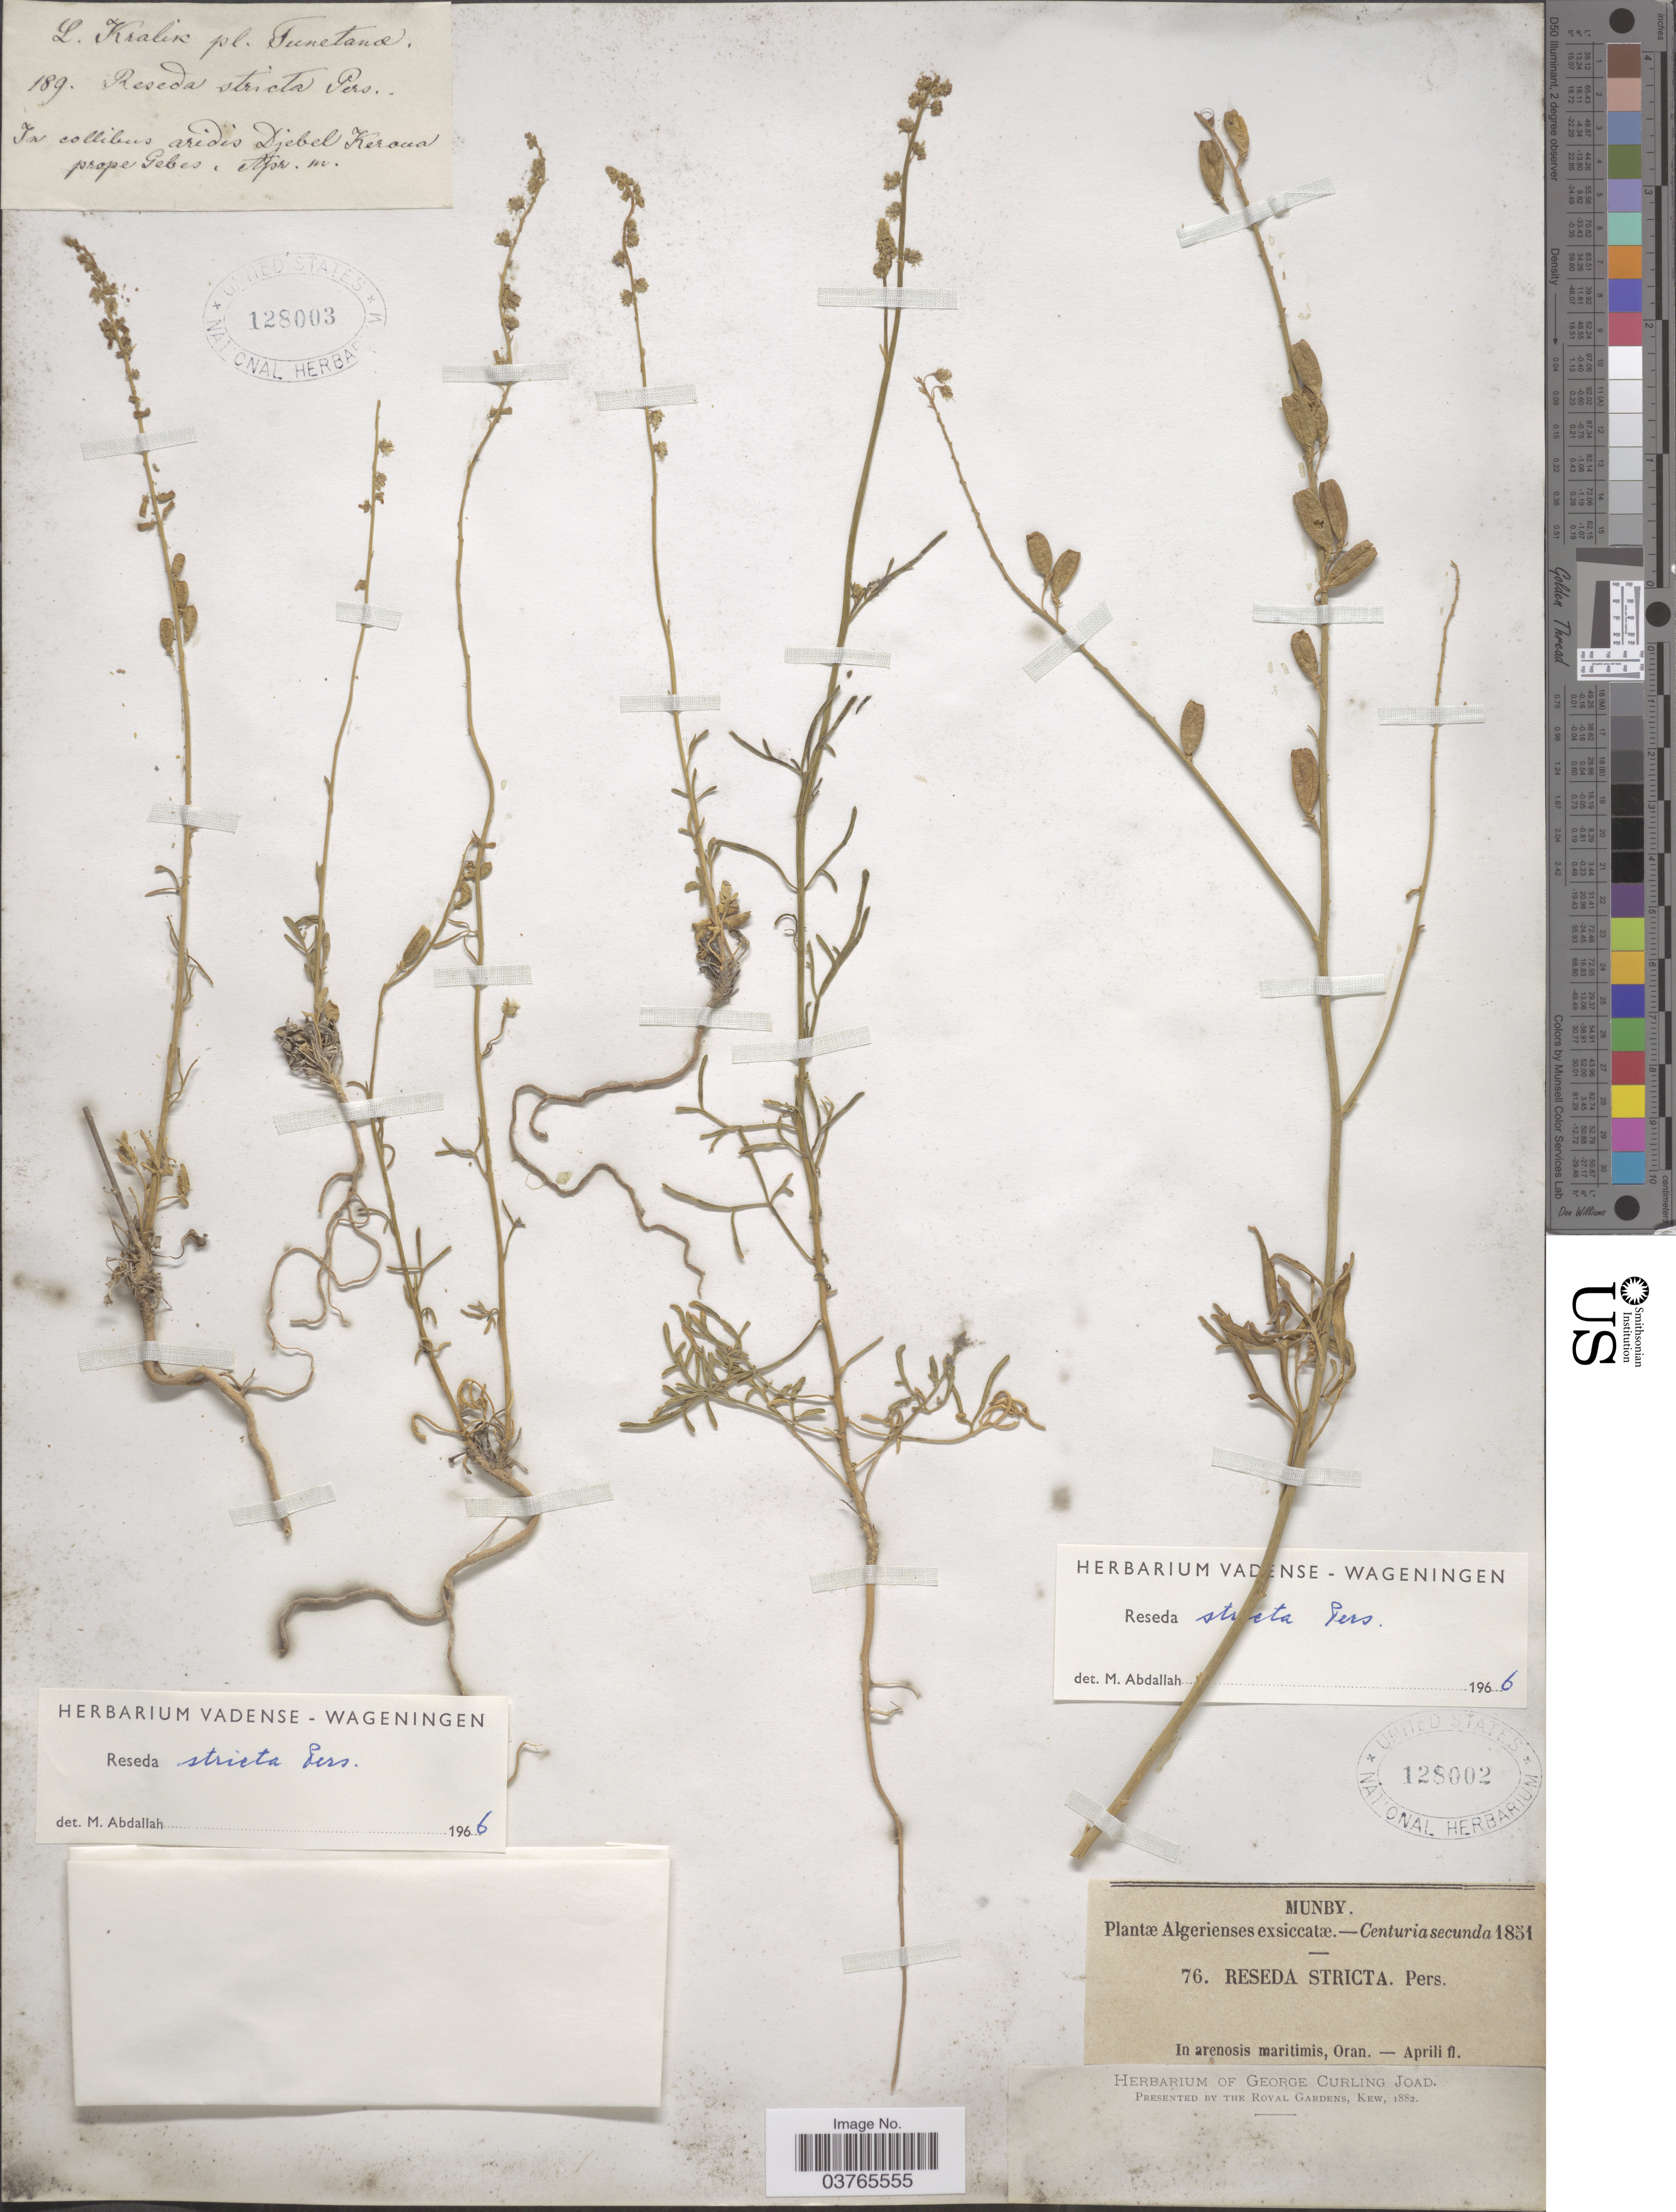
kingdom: Plantae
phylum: Tracheophyta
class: Magnoliopsida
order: Brassicales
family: Resedaceae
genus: Reseda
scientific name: Reseda stricta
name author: Pers.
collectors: Munby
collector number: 76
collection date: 1851-04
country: Algeria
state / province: Oran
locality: In arenosis maritimis.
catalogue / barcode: US 128002